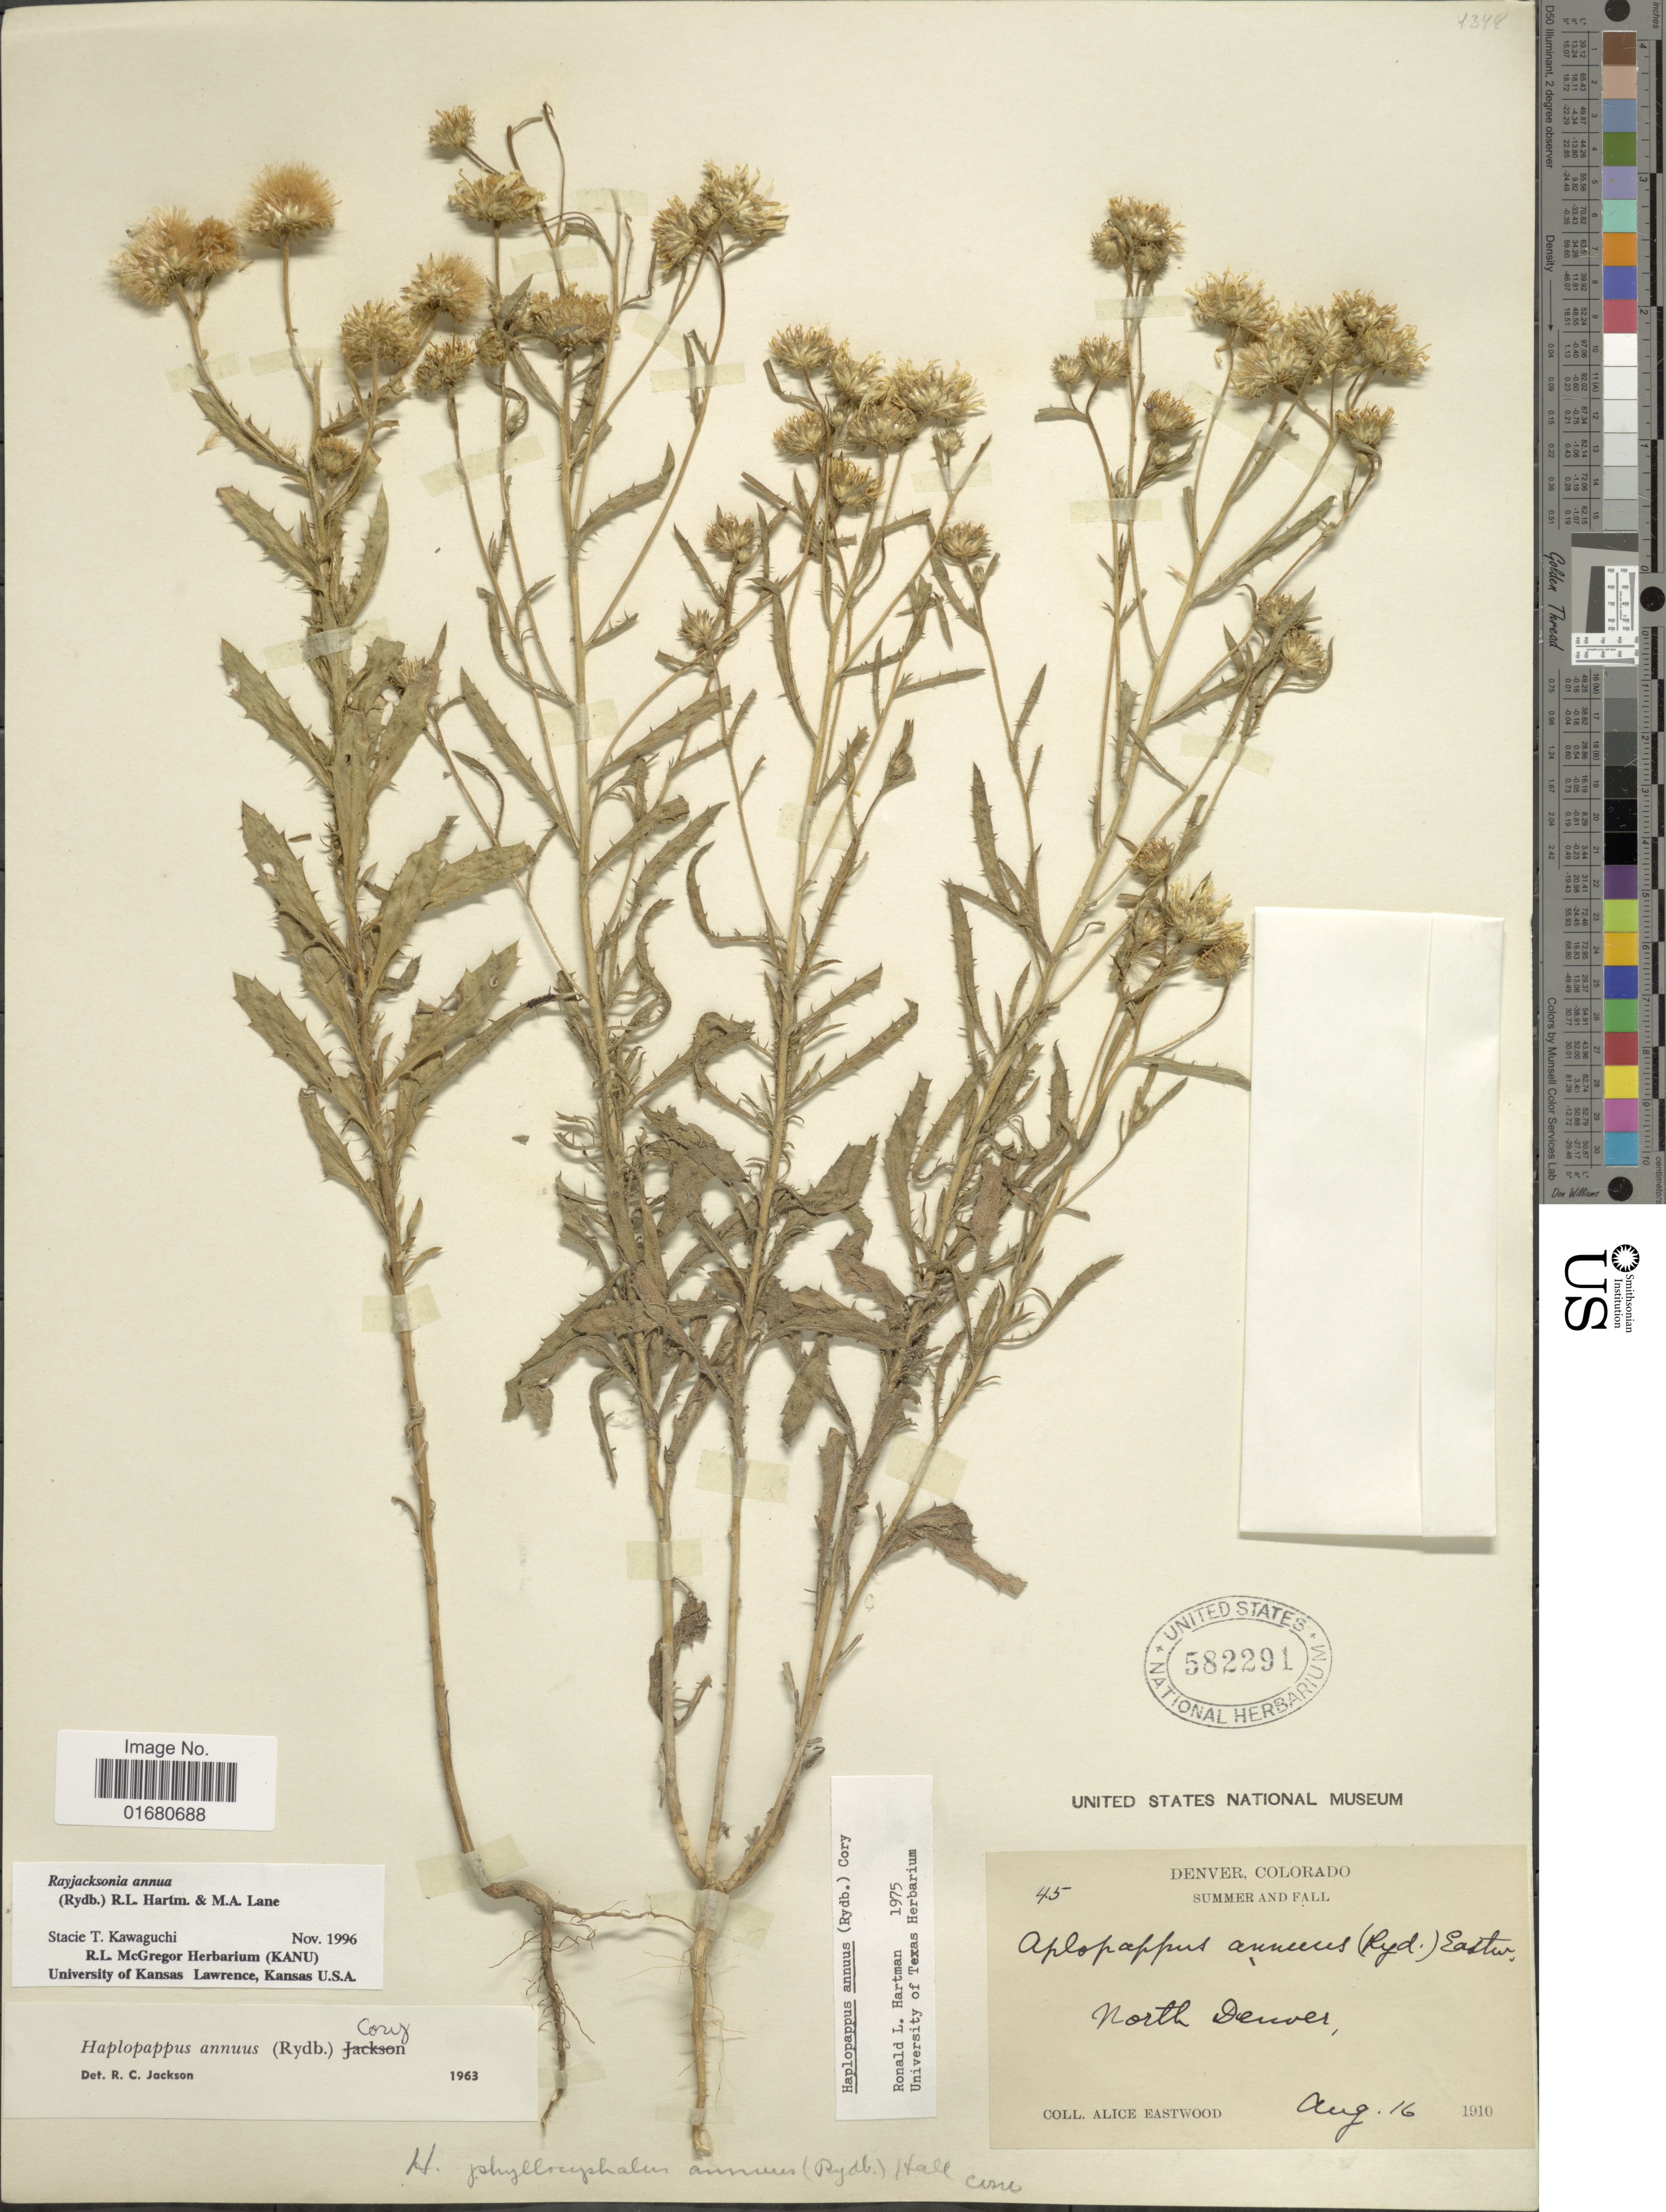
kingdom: Plantae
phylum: Tracheophyta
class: Magnoliopsida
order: Asterales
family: Asteraceae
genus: Rayjacksonia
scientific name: Rayjacksonia annua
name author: (Rydb.) R.L. Hartm. & M.A. Lane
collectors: A. Eastwood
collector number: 45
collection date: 1910-08-16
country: United States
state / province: Colorado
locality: North Denver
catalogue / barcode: US 582291